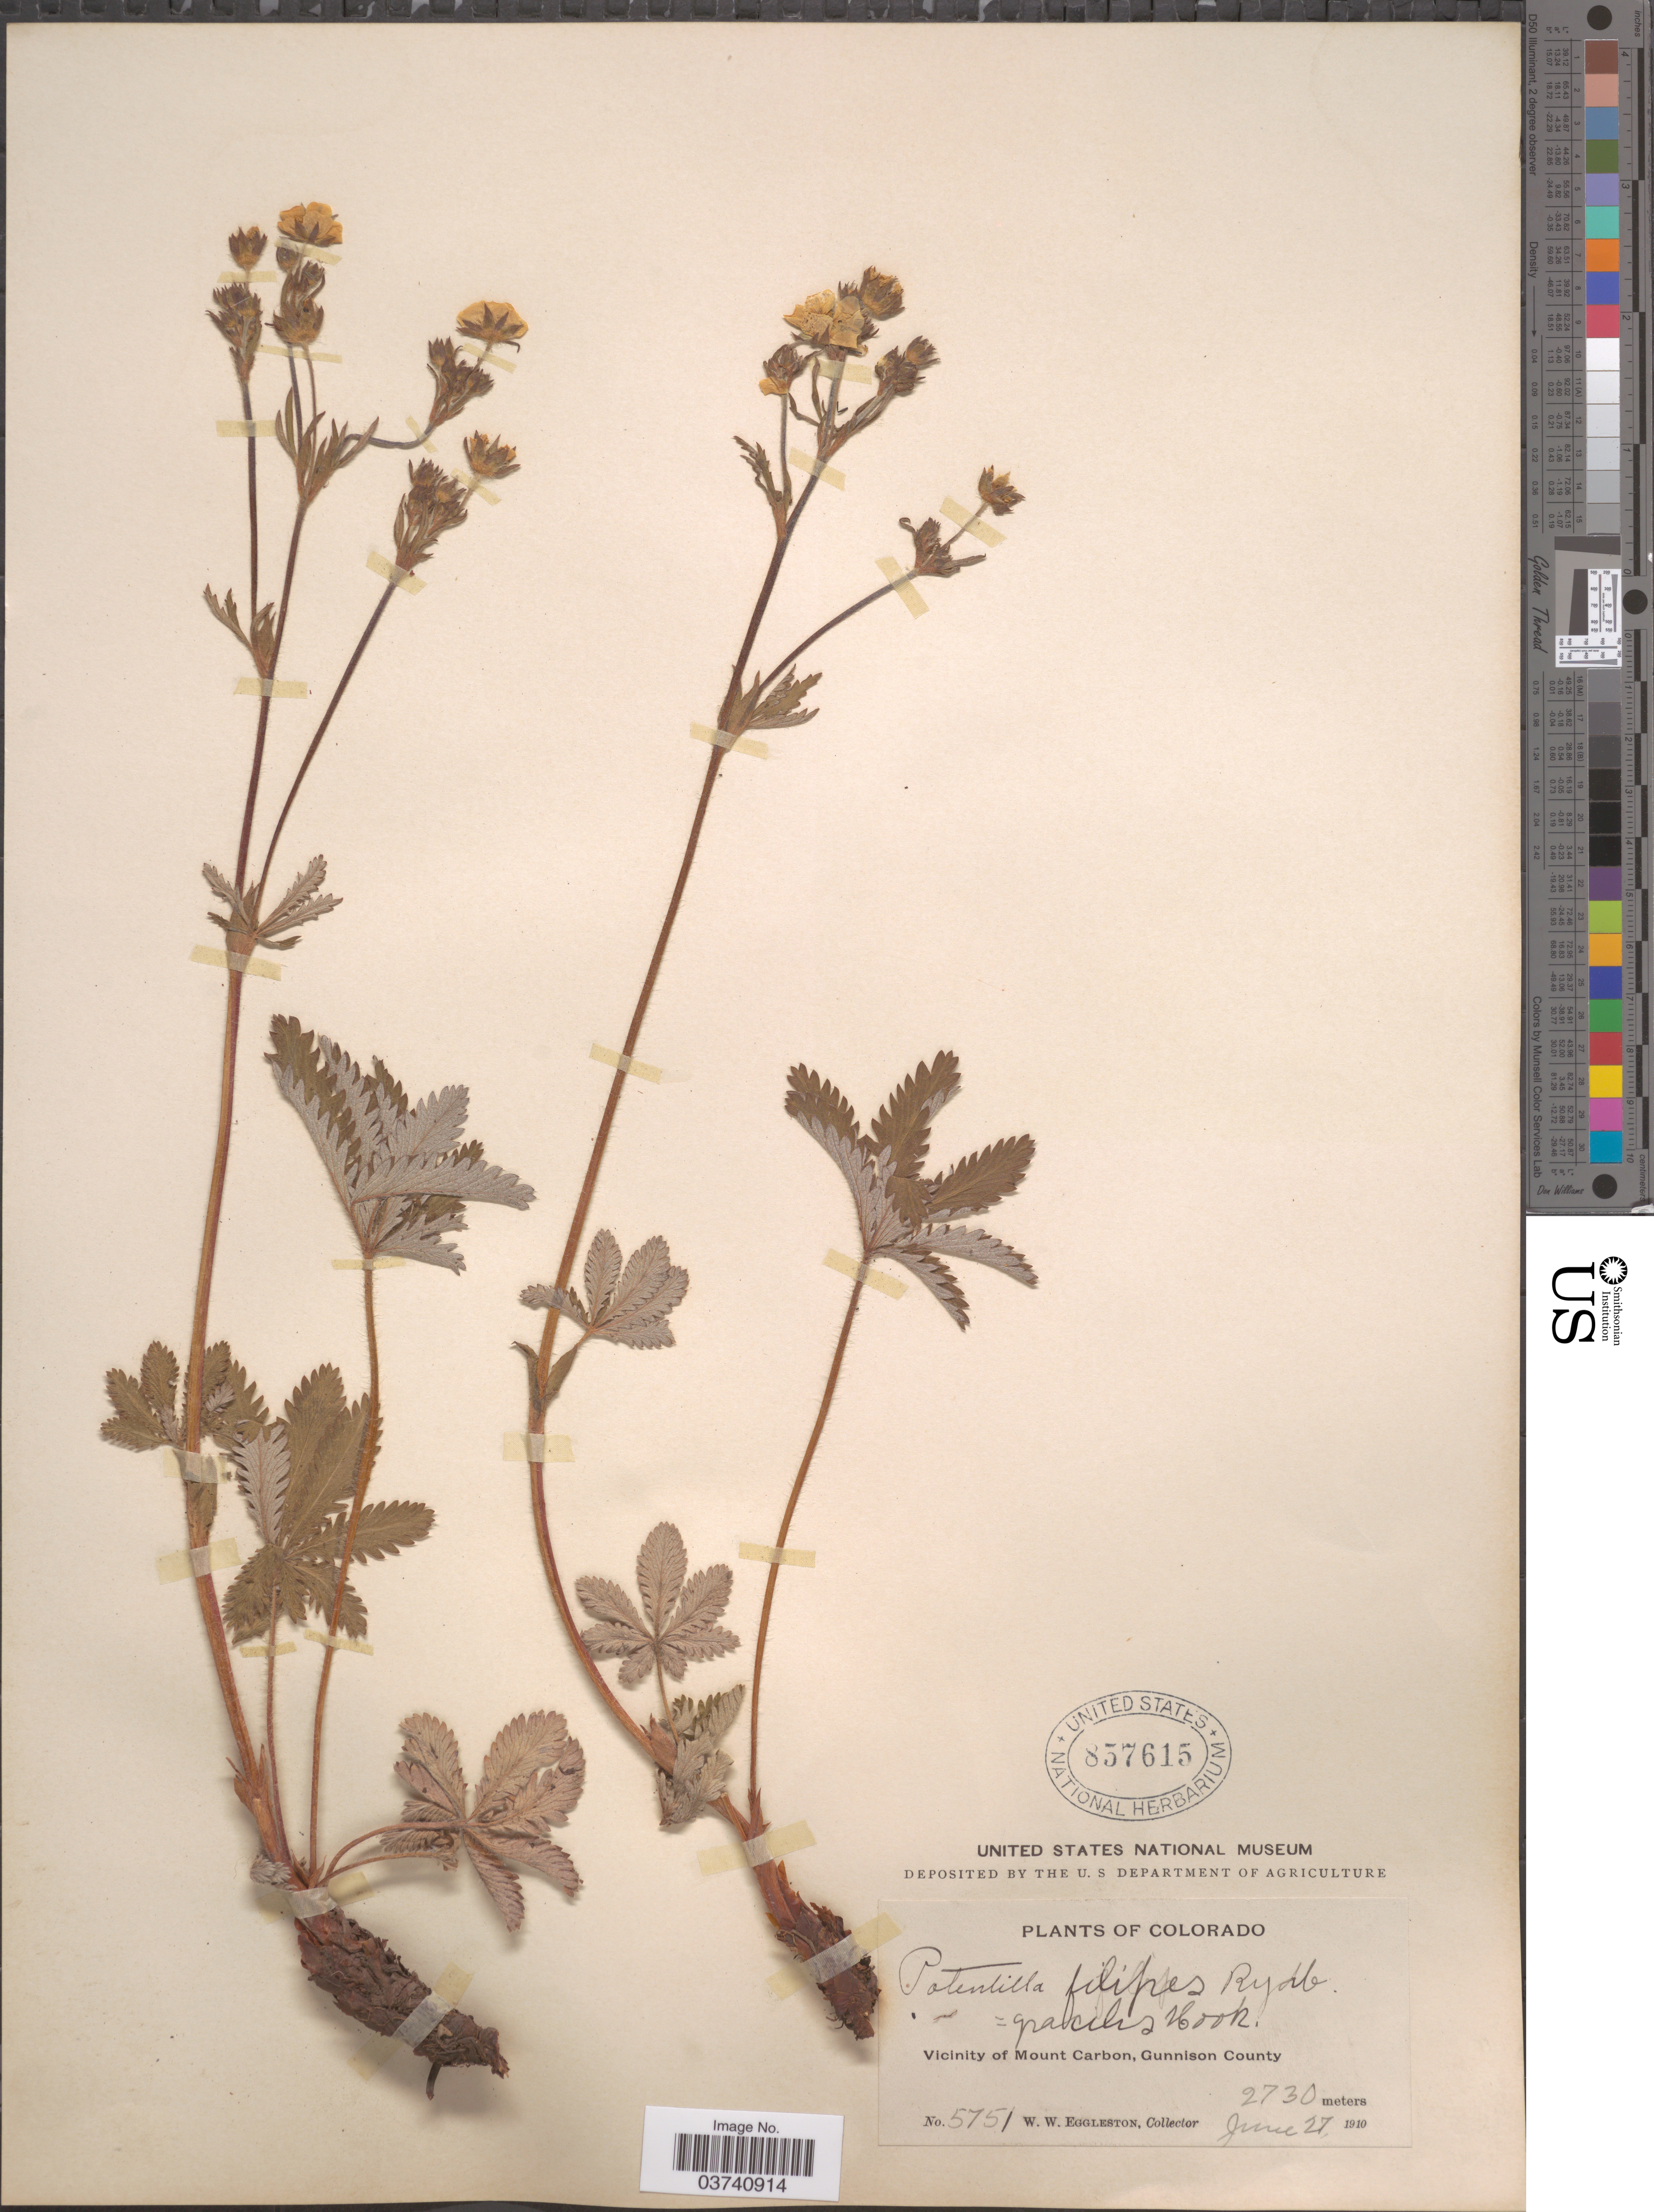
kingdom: Plantae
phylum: Tracheophyta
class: Magnoliopsida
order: Rosales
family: Rosaceae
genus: Potentilla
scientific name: Potentilla pulcherrima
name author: Lehm.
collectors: W. W. Eggleston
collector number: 5751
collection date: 1910-06-27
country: United States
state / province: Colorado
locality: Vicinity of Mount Carbon, Gunnison County.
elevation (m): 2730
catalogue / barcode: US 857615